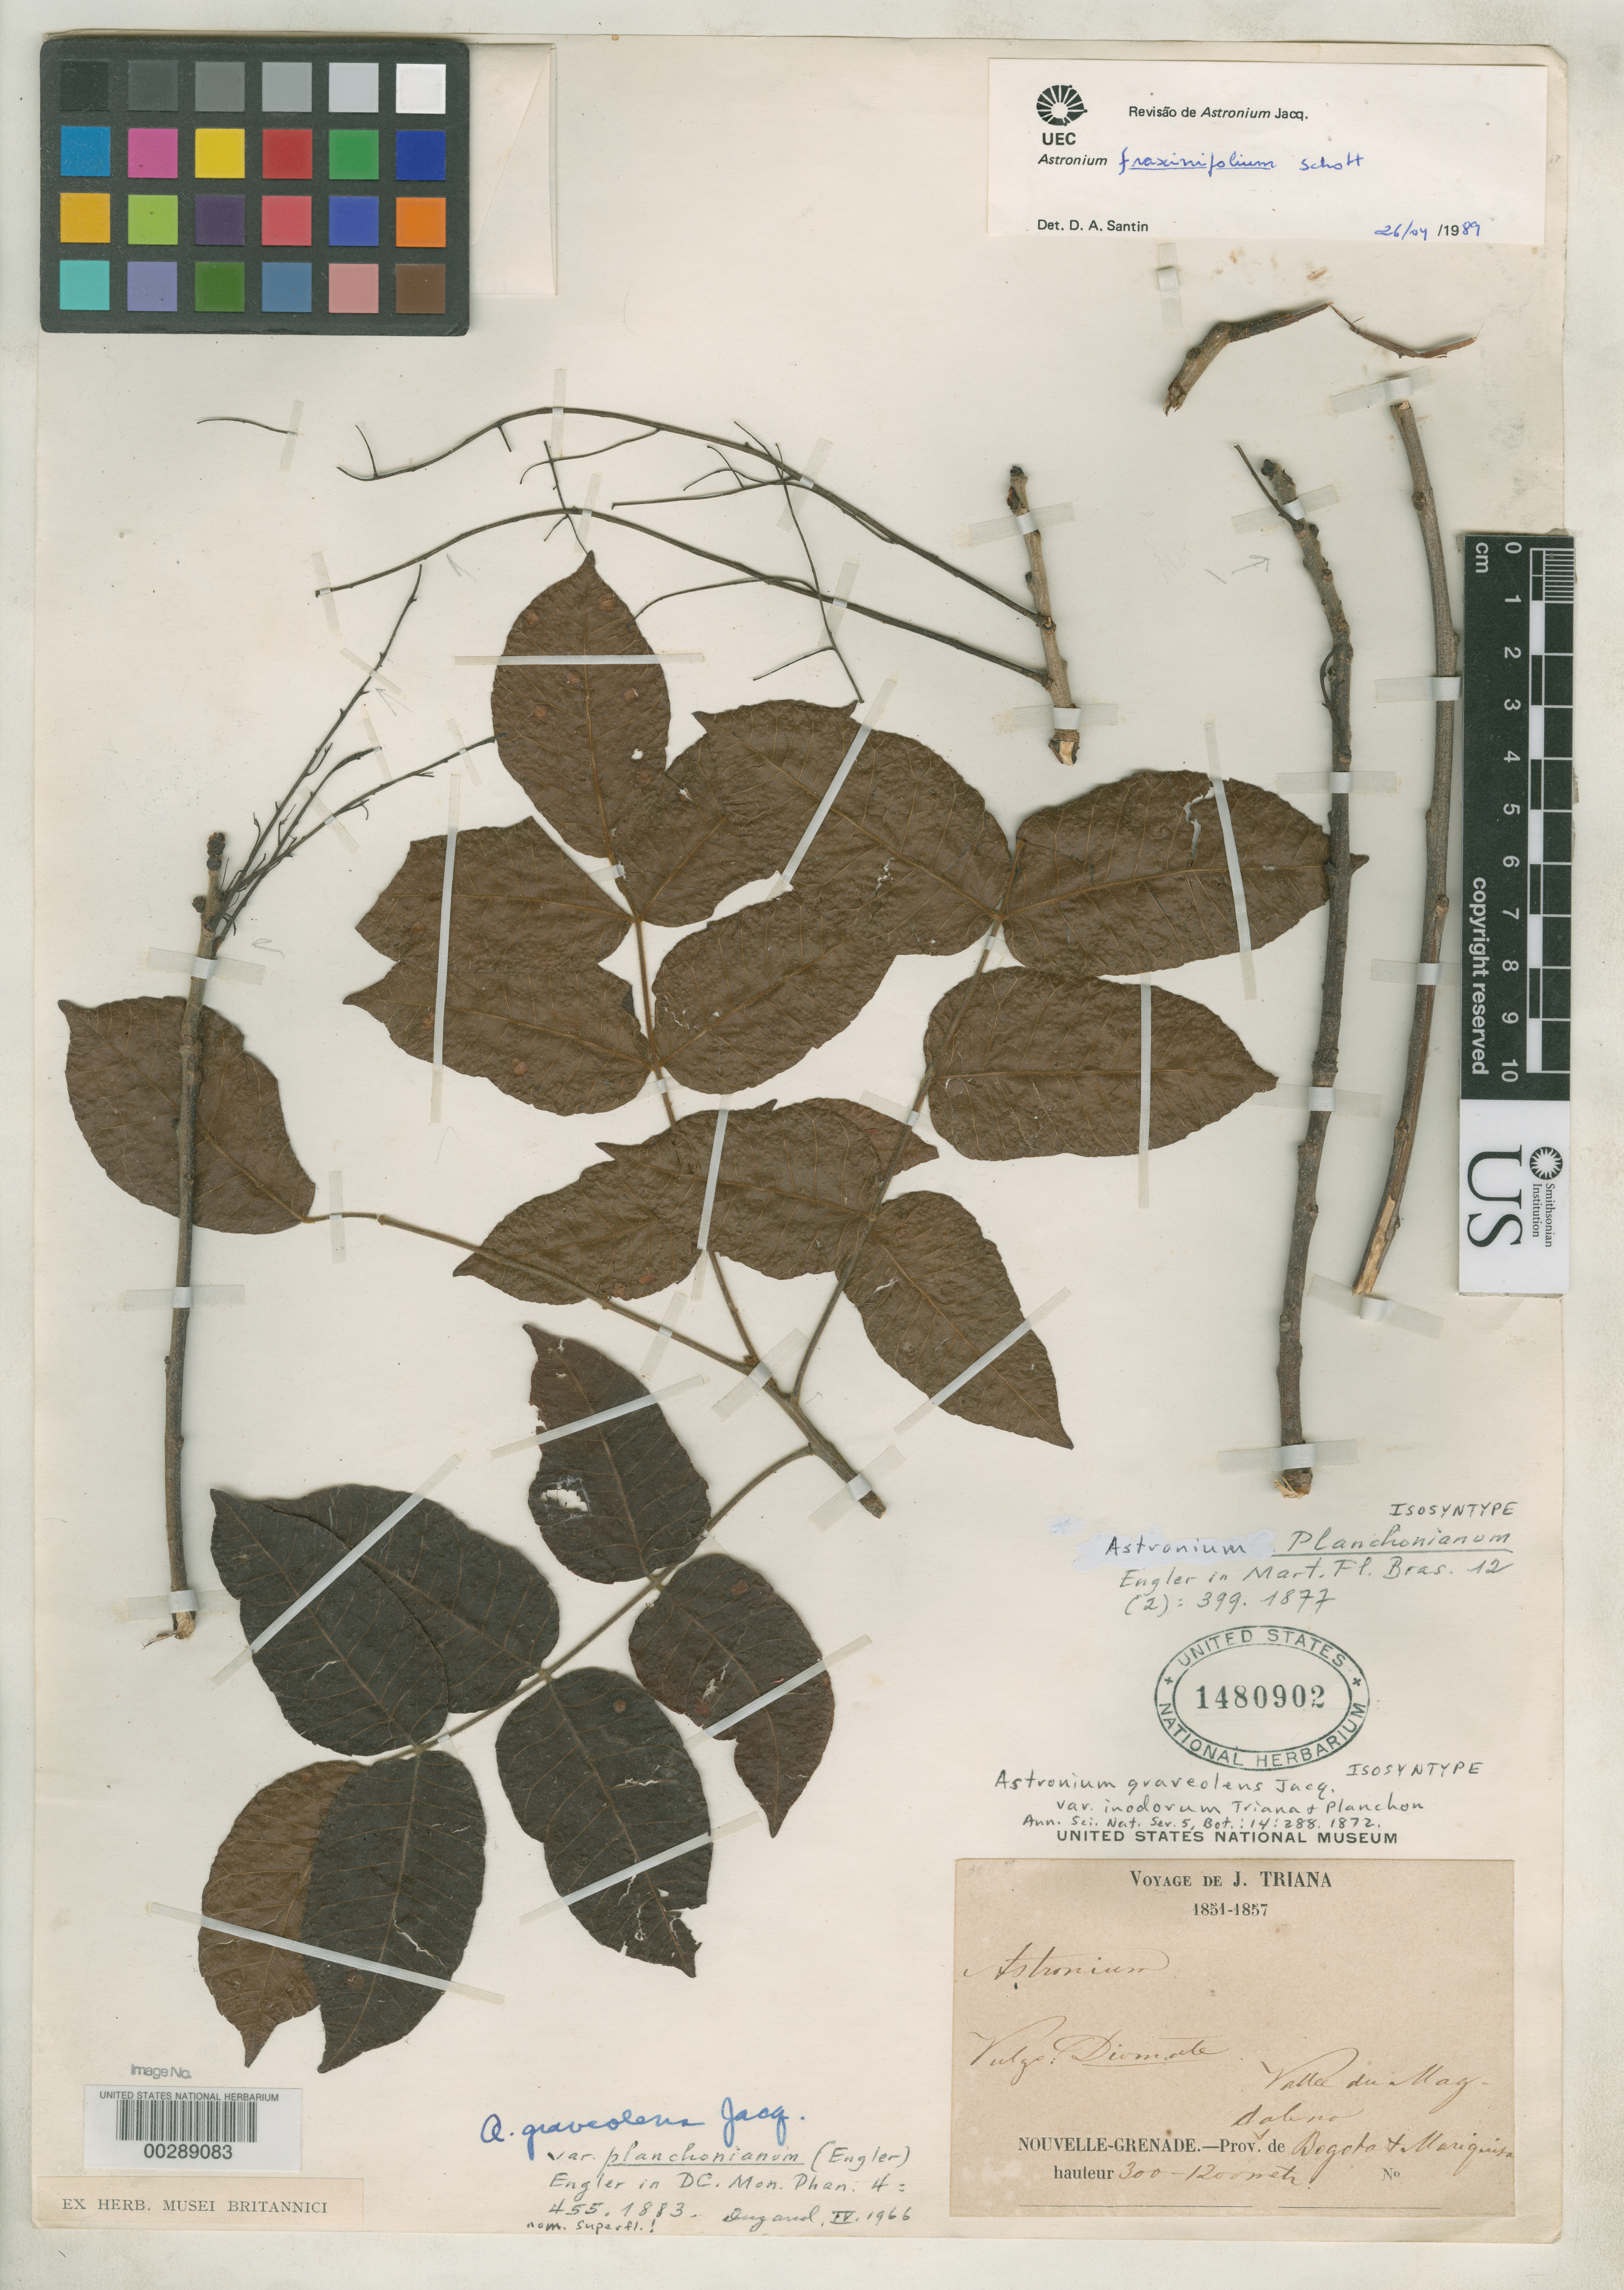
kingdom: Plantae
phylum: Tracheophyta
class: Magnoliopsida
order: Sapindales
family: Anacardiaceae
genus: Astronium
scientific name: Astronium graveolens var. inodorum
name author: Triana & Planch.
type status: Isosyntype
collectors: J. J. Triana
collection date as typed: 1851 to -- --- 1857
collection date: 1851/1857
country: Colombia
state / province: Cundinamarca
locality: Valley of Magdalena, Bogota and Marquita.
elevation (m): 300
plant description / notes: Filed in the type herbarium as Astronium graveolens var. inodorum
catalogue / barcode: US 1480902